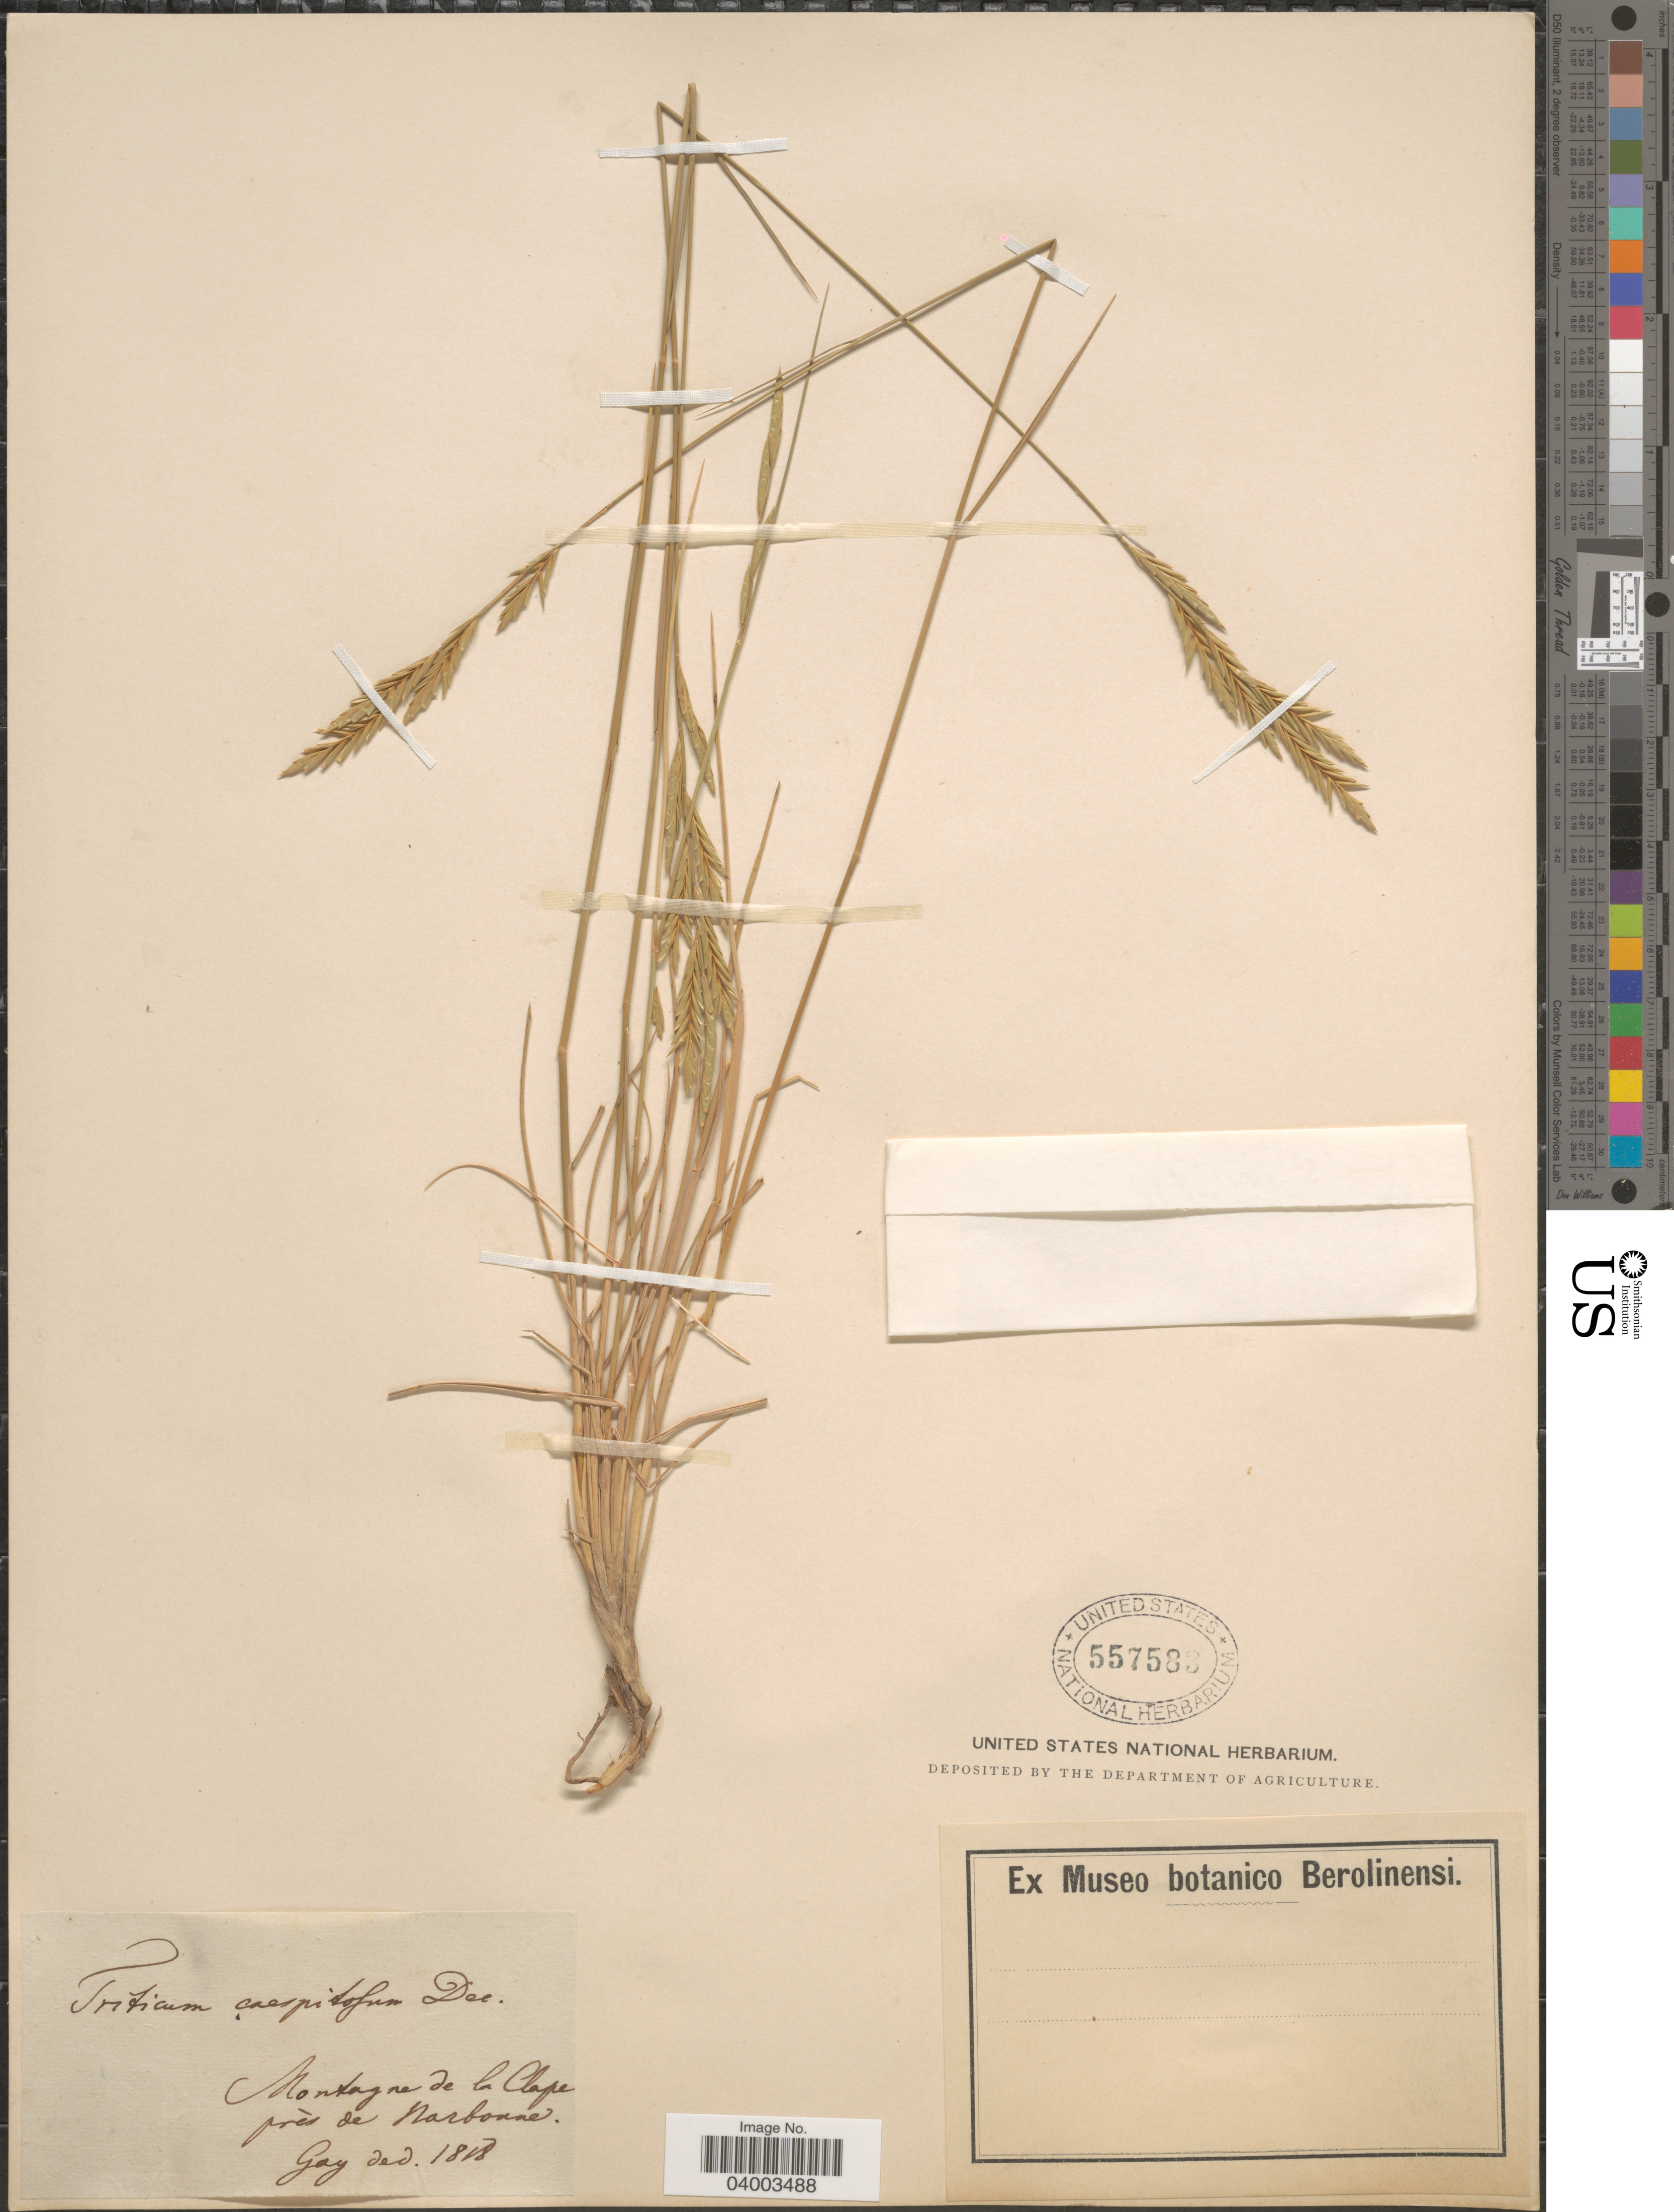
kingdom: Plantae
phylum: Tracheophyta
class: Liliopsida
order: Poales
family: Poaceae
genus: Brachypodium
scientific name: Brachypodium sp.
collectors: -- Gay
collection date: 1818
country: France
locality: Montagne de la Aspe prés de Narbonne.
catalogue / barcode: US 557583